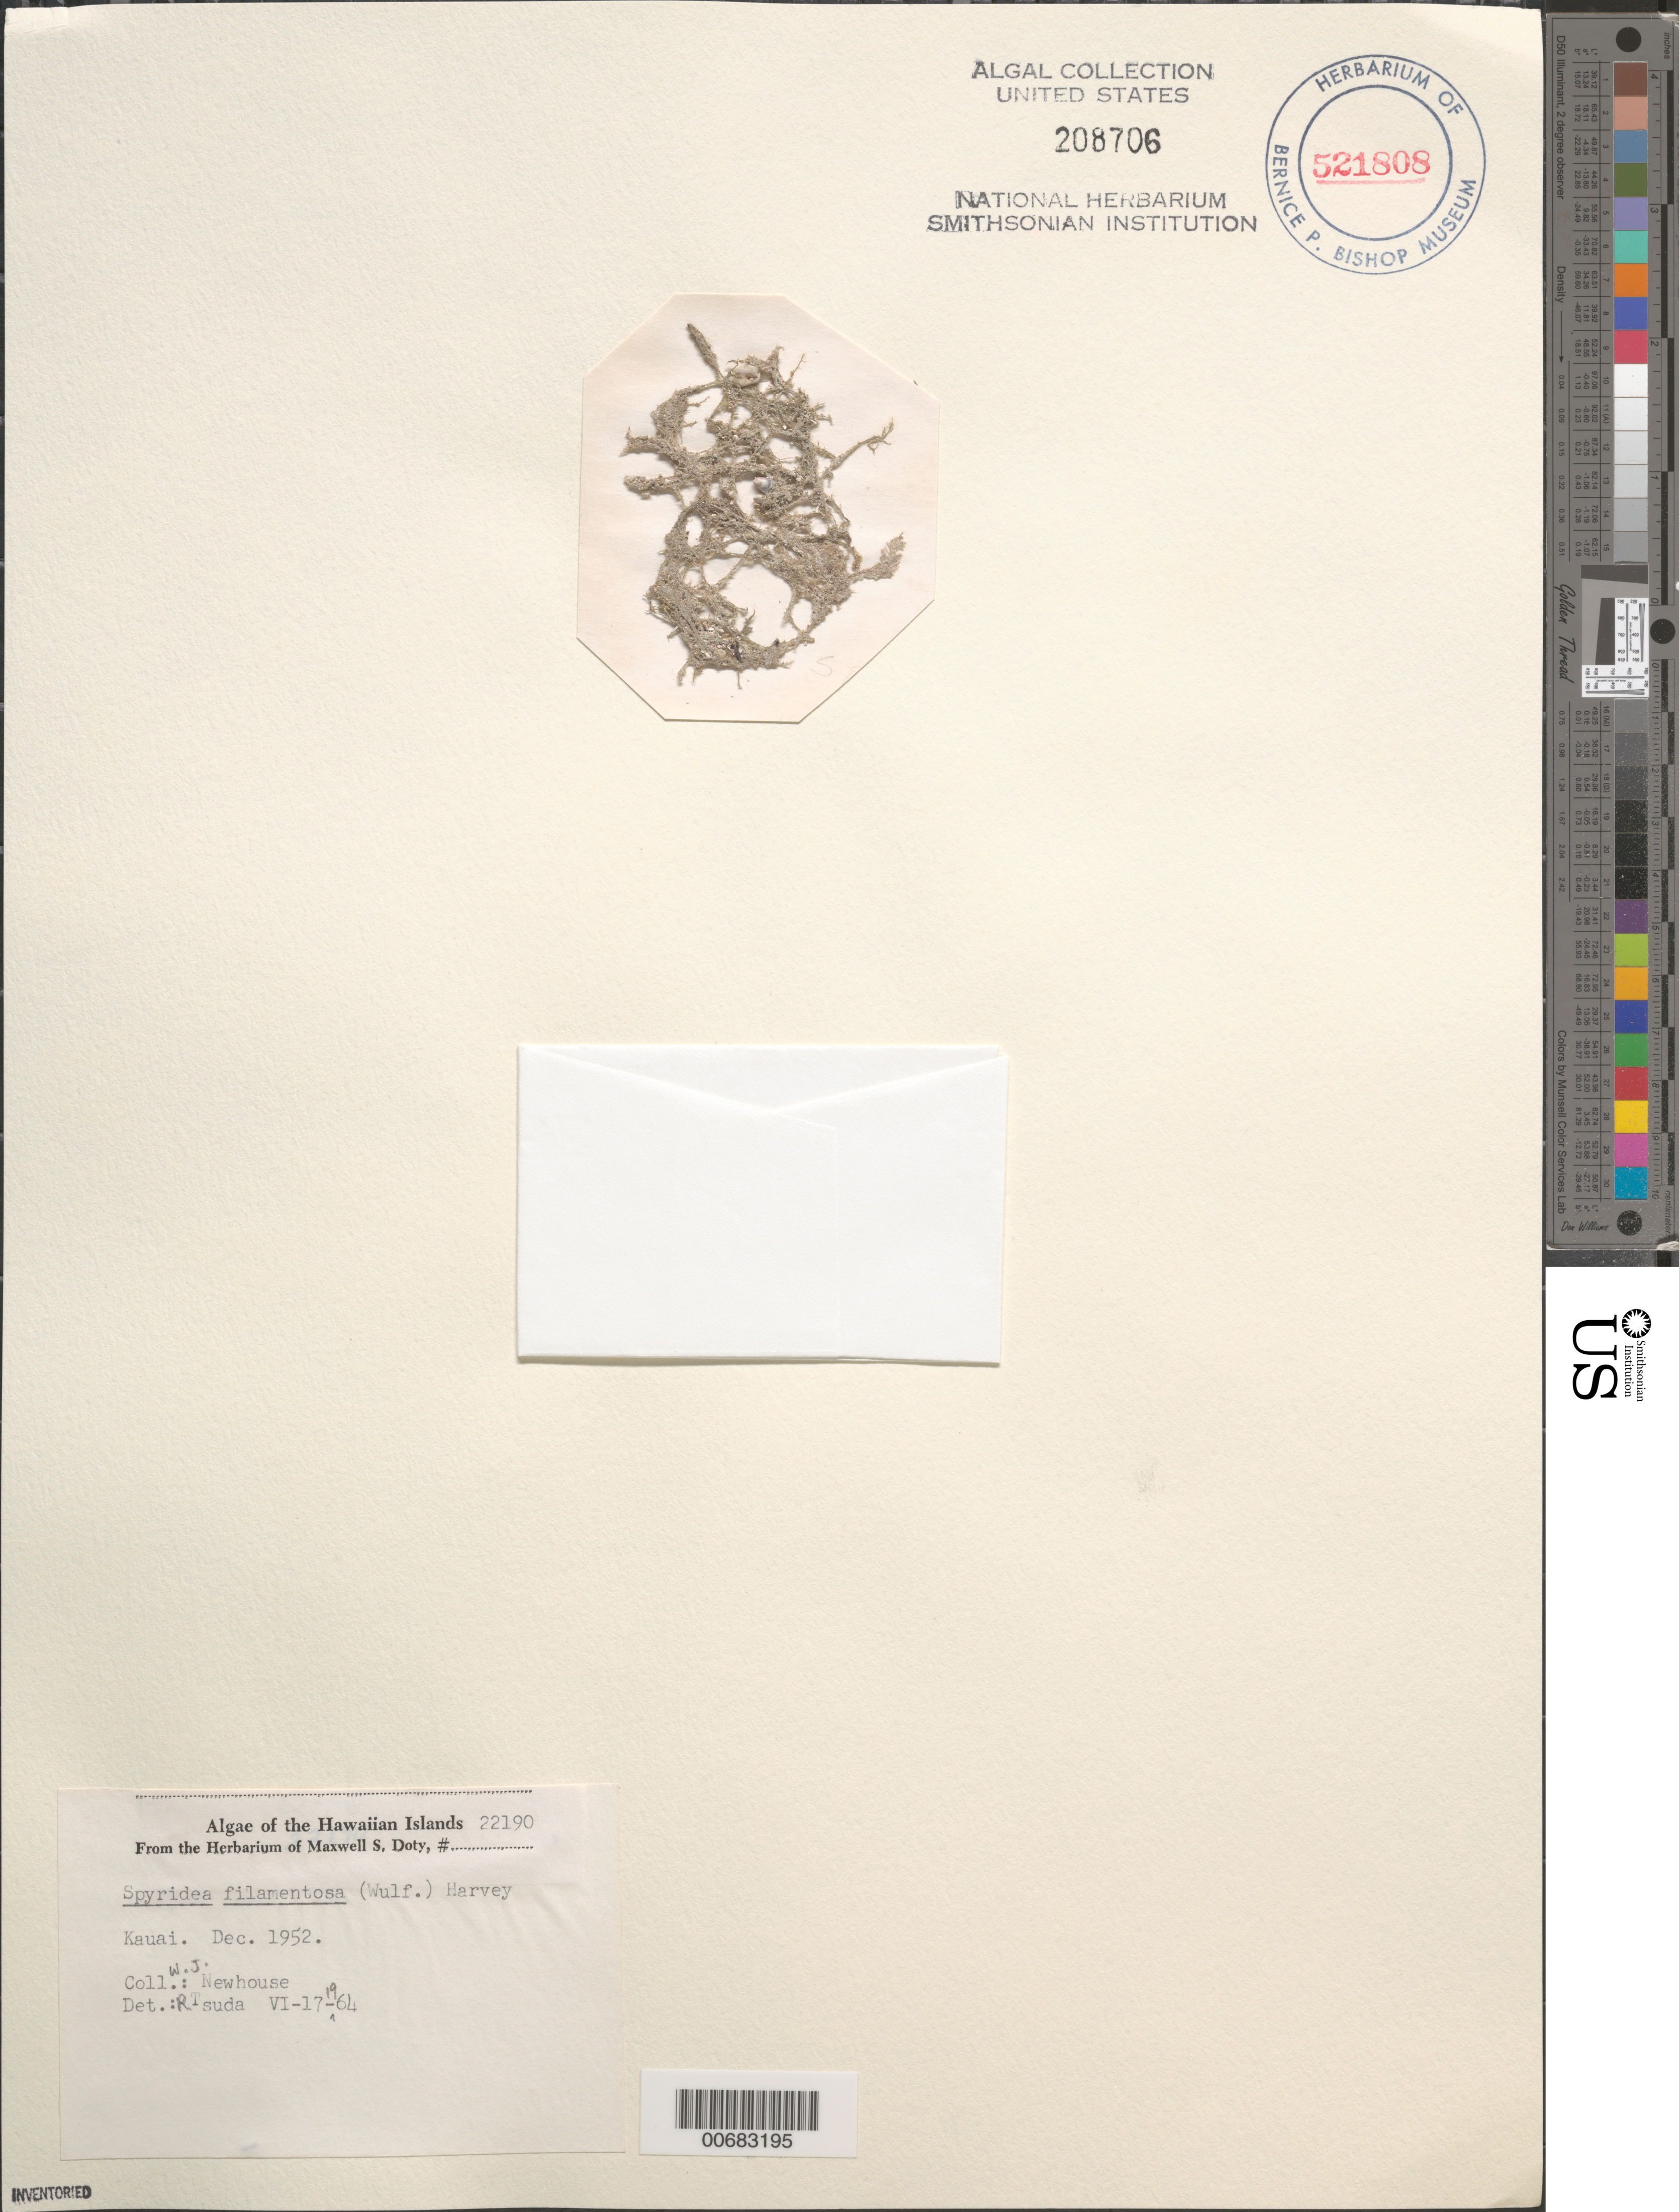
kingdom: Plantae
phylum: Rhodophyta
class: Florideophyceae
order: Ceramiales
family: Spyridiaceae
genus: Spyridia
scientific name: Spyridia filamentosa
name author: (Wulfen) Harv.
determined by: Tsuda, R. T.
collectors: W. J. Newhouse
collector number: MSD 22190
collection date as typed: Dec 1952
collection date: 1952-12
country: United States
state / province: Hawaii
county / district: Kauai County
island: Kaua'i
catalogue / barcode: US 208706